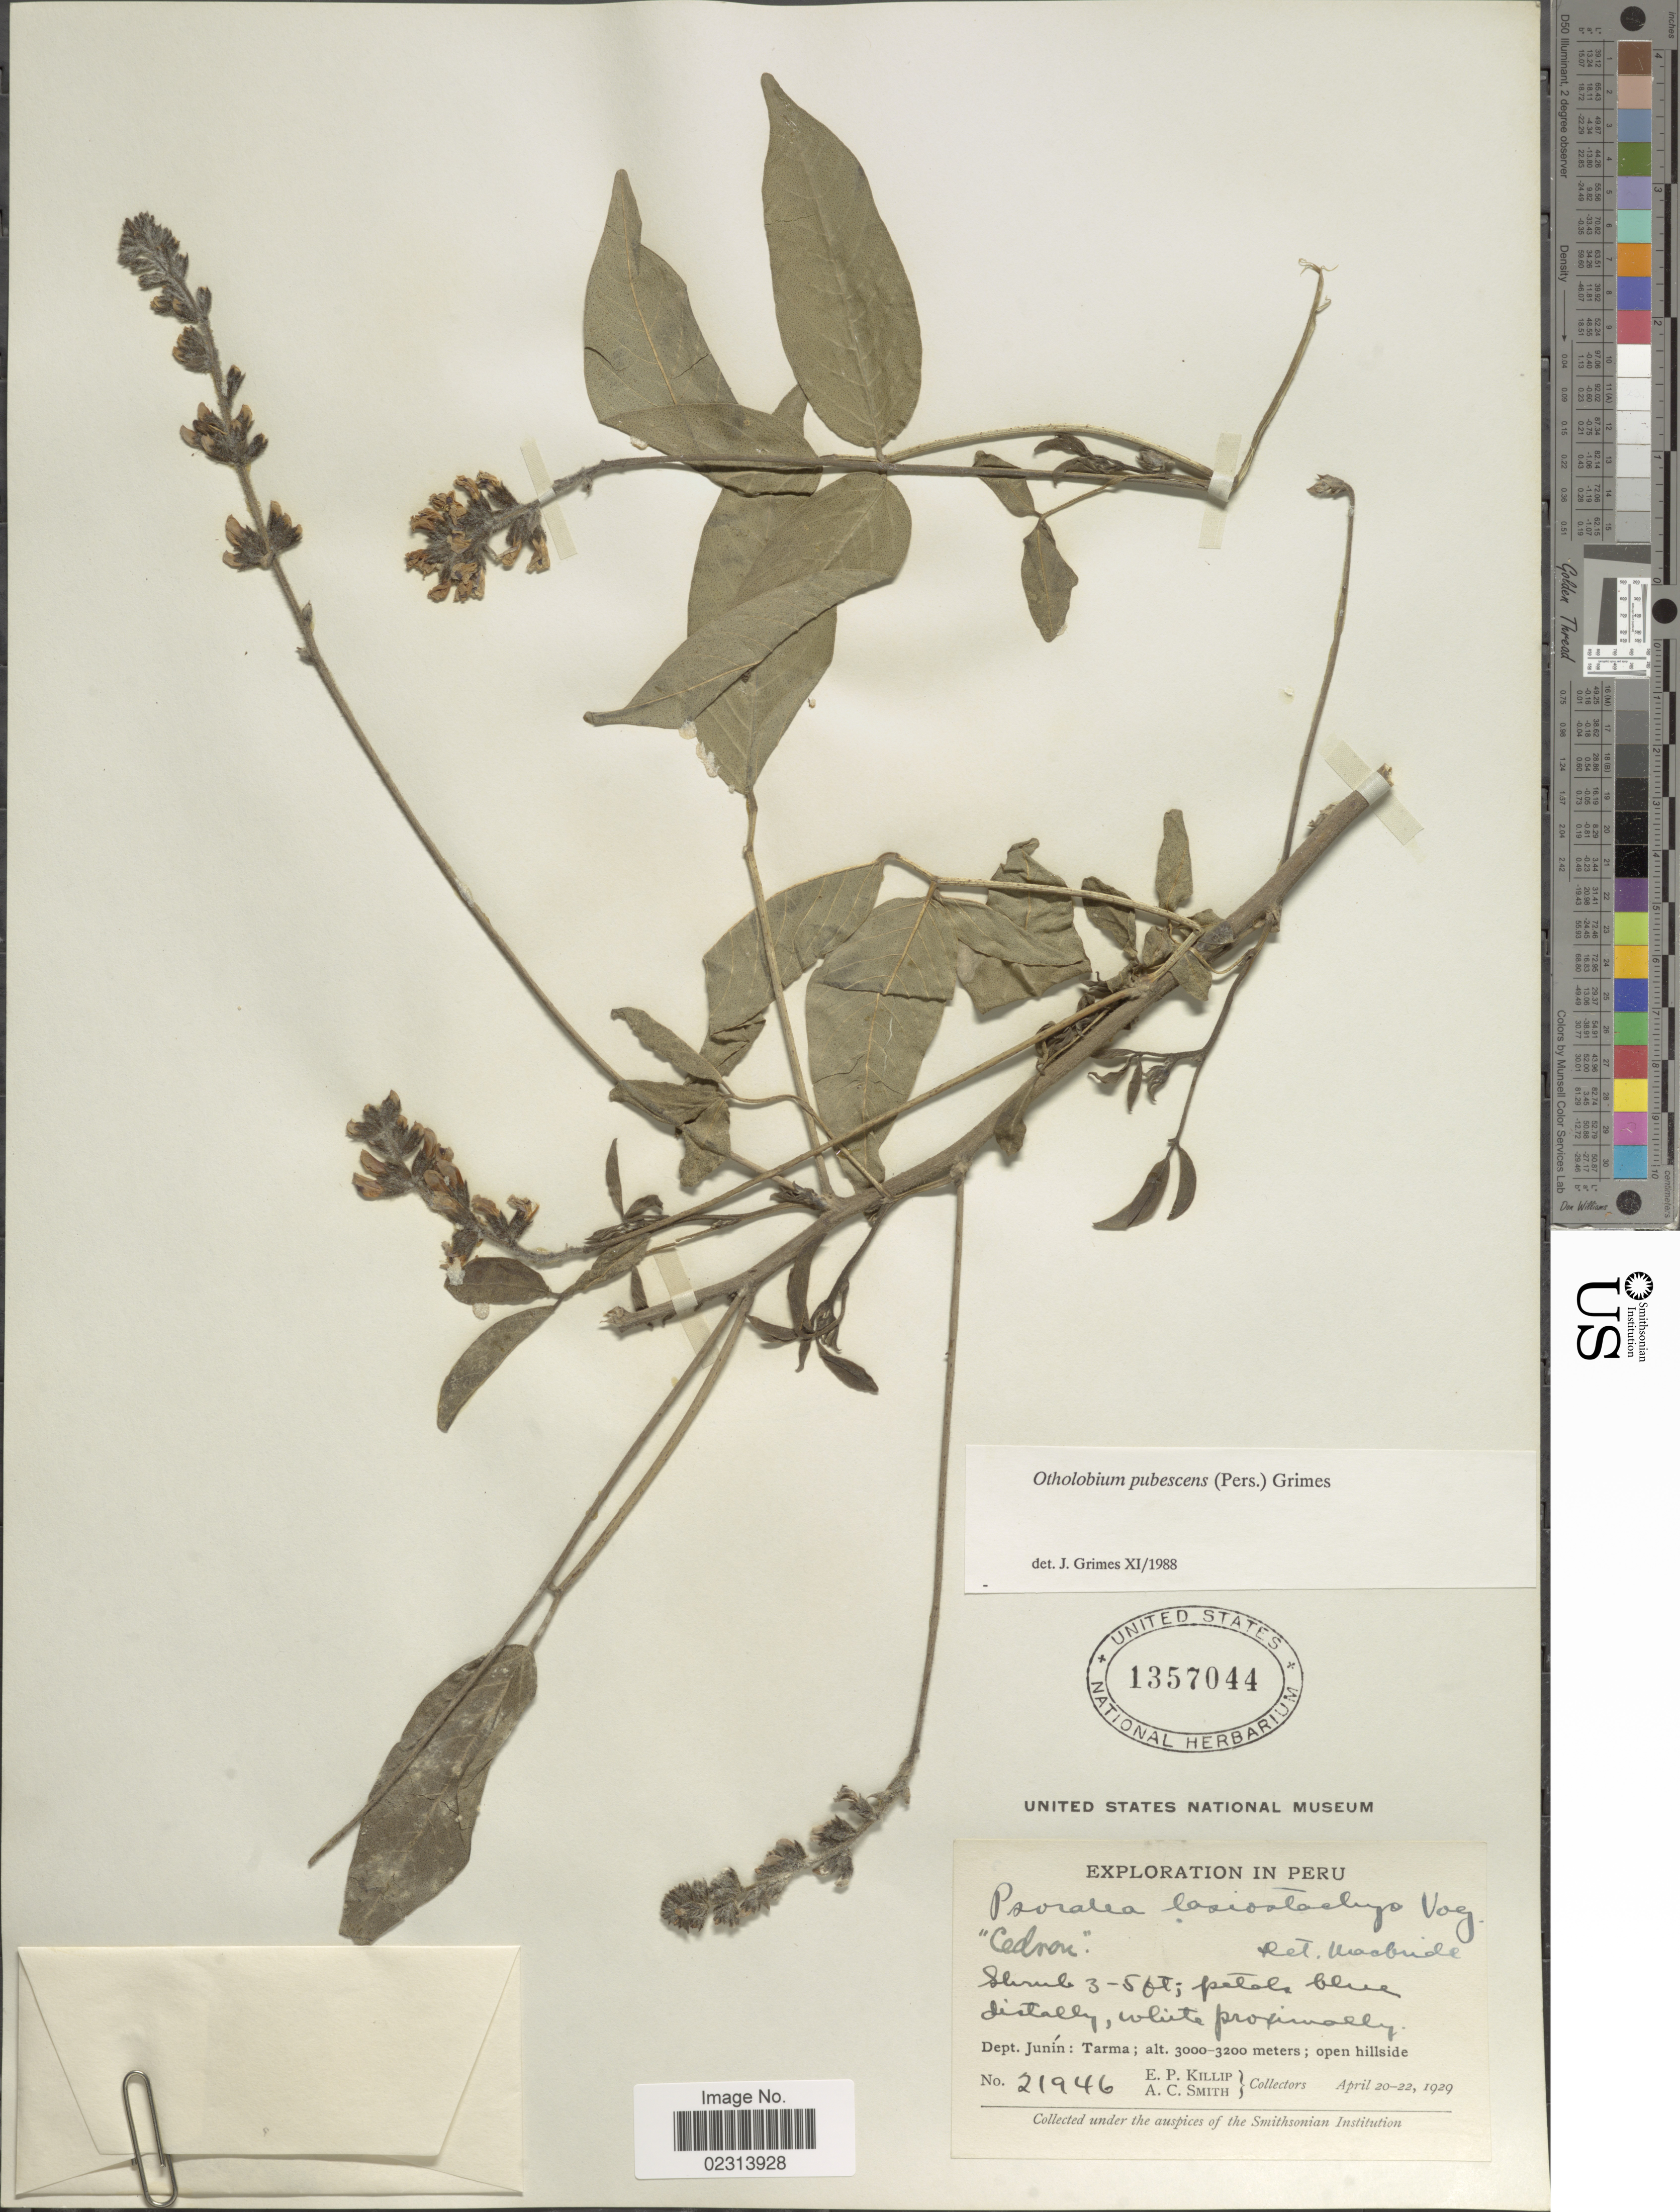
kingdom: Plantae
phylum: Tracheophyta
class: Magnoliopsida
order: Fabales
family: Fabaceae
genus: Otholobium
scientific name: Otholobium pubescens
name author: (Poir.) J.W. Grimes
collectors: E. P. Killip & A. C. Smith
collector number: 21946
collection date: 1929-04-20/1929-04-22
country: Peru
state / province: Junín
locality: Dept. Junin: Tarma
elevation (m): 3000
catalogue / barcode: US 1357044